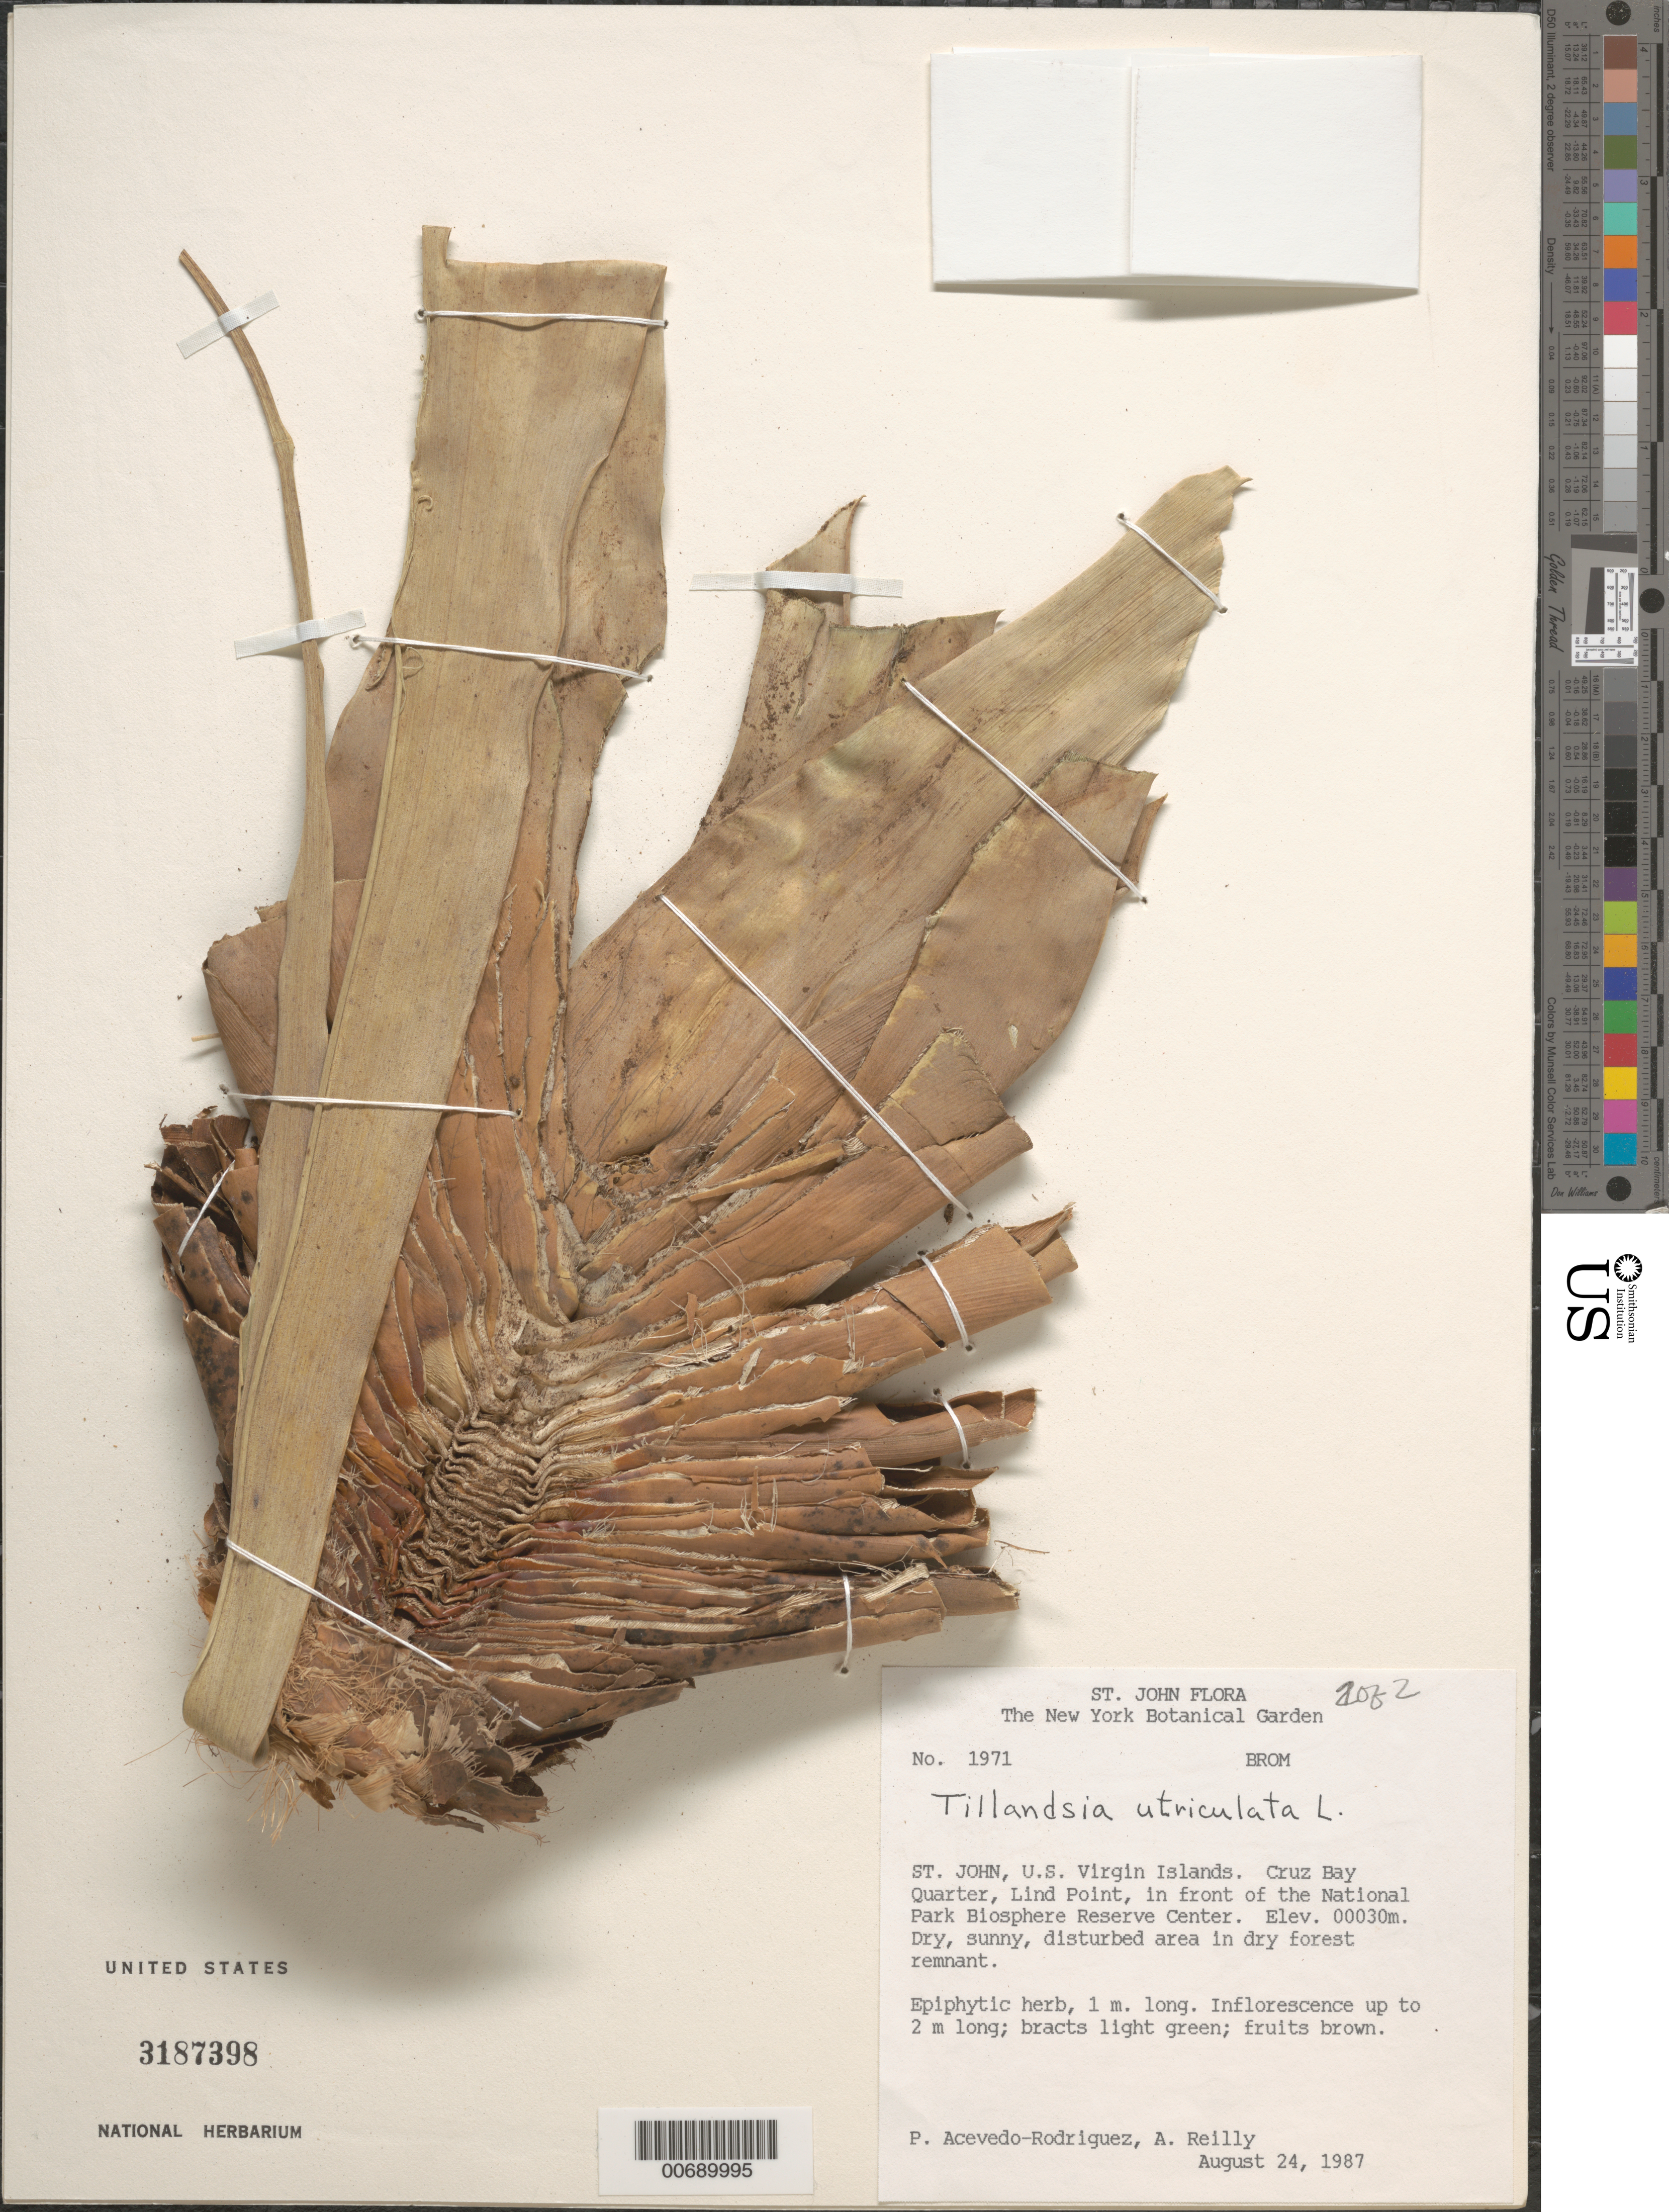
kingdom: Plantae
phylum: Tracheophyta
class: Liliopsida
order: Poales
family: Bromeliaceae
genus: Tillandsia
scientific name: Tillandsia utriculata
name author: L.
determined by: Acevedo-Rodríguez, P., (BOT), Smithsonian Institution - National Museum of Natural History (UNITED STATES)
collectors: P. Acevedo-Rodr. & A. Reilly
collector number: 1971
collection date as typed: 24 Aug 1987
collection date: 1987-08-24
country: U.S. Virgin Islands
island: St. John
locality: Cruz Bay Quarter; Lind Point, in front of the National Park Biosphere Reserve Center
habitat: Dry, sunny, disturbed area in dry forest remnant.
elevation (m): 30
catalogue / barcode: US 3187398